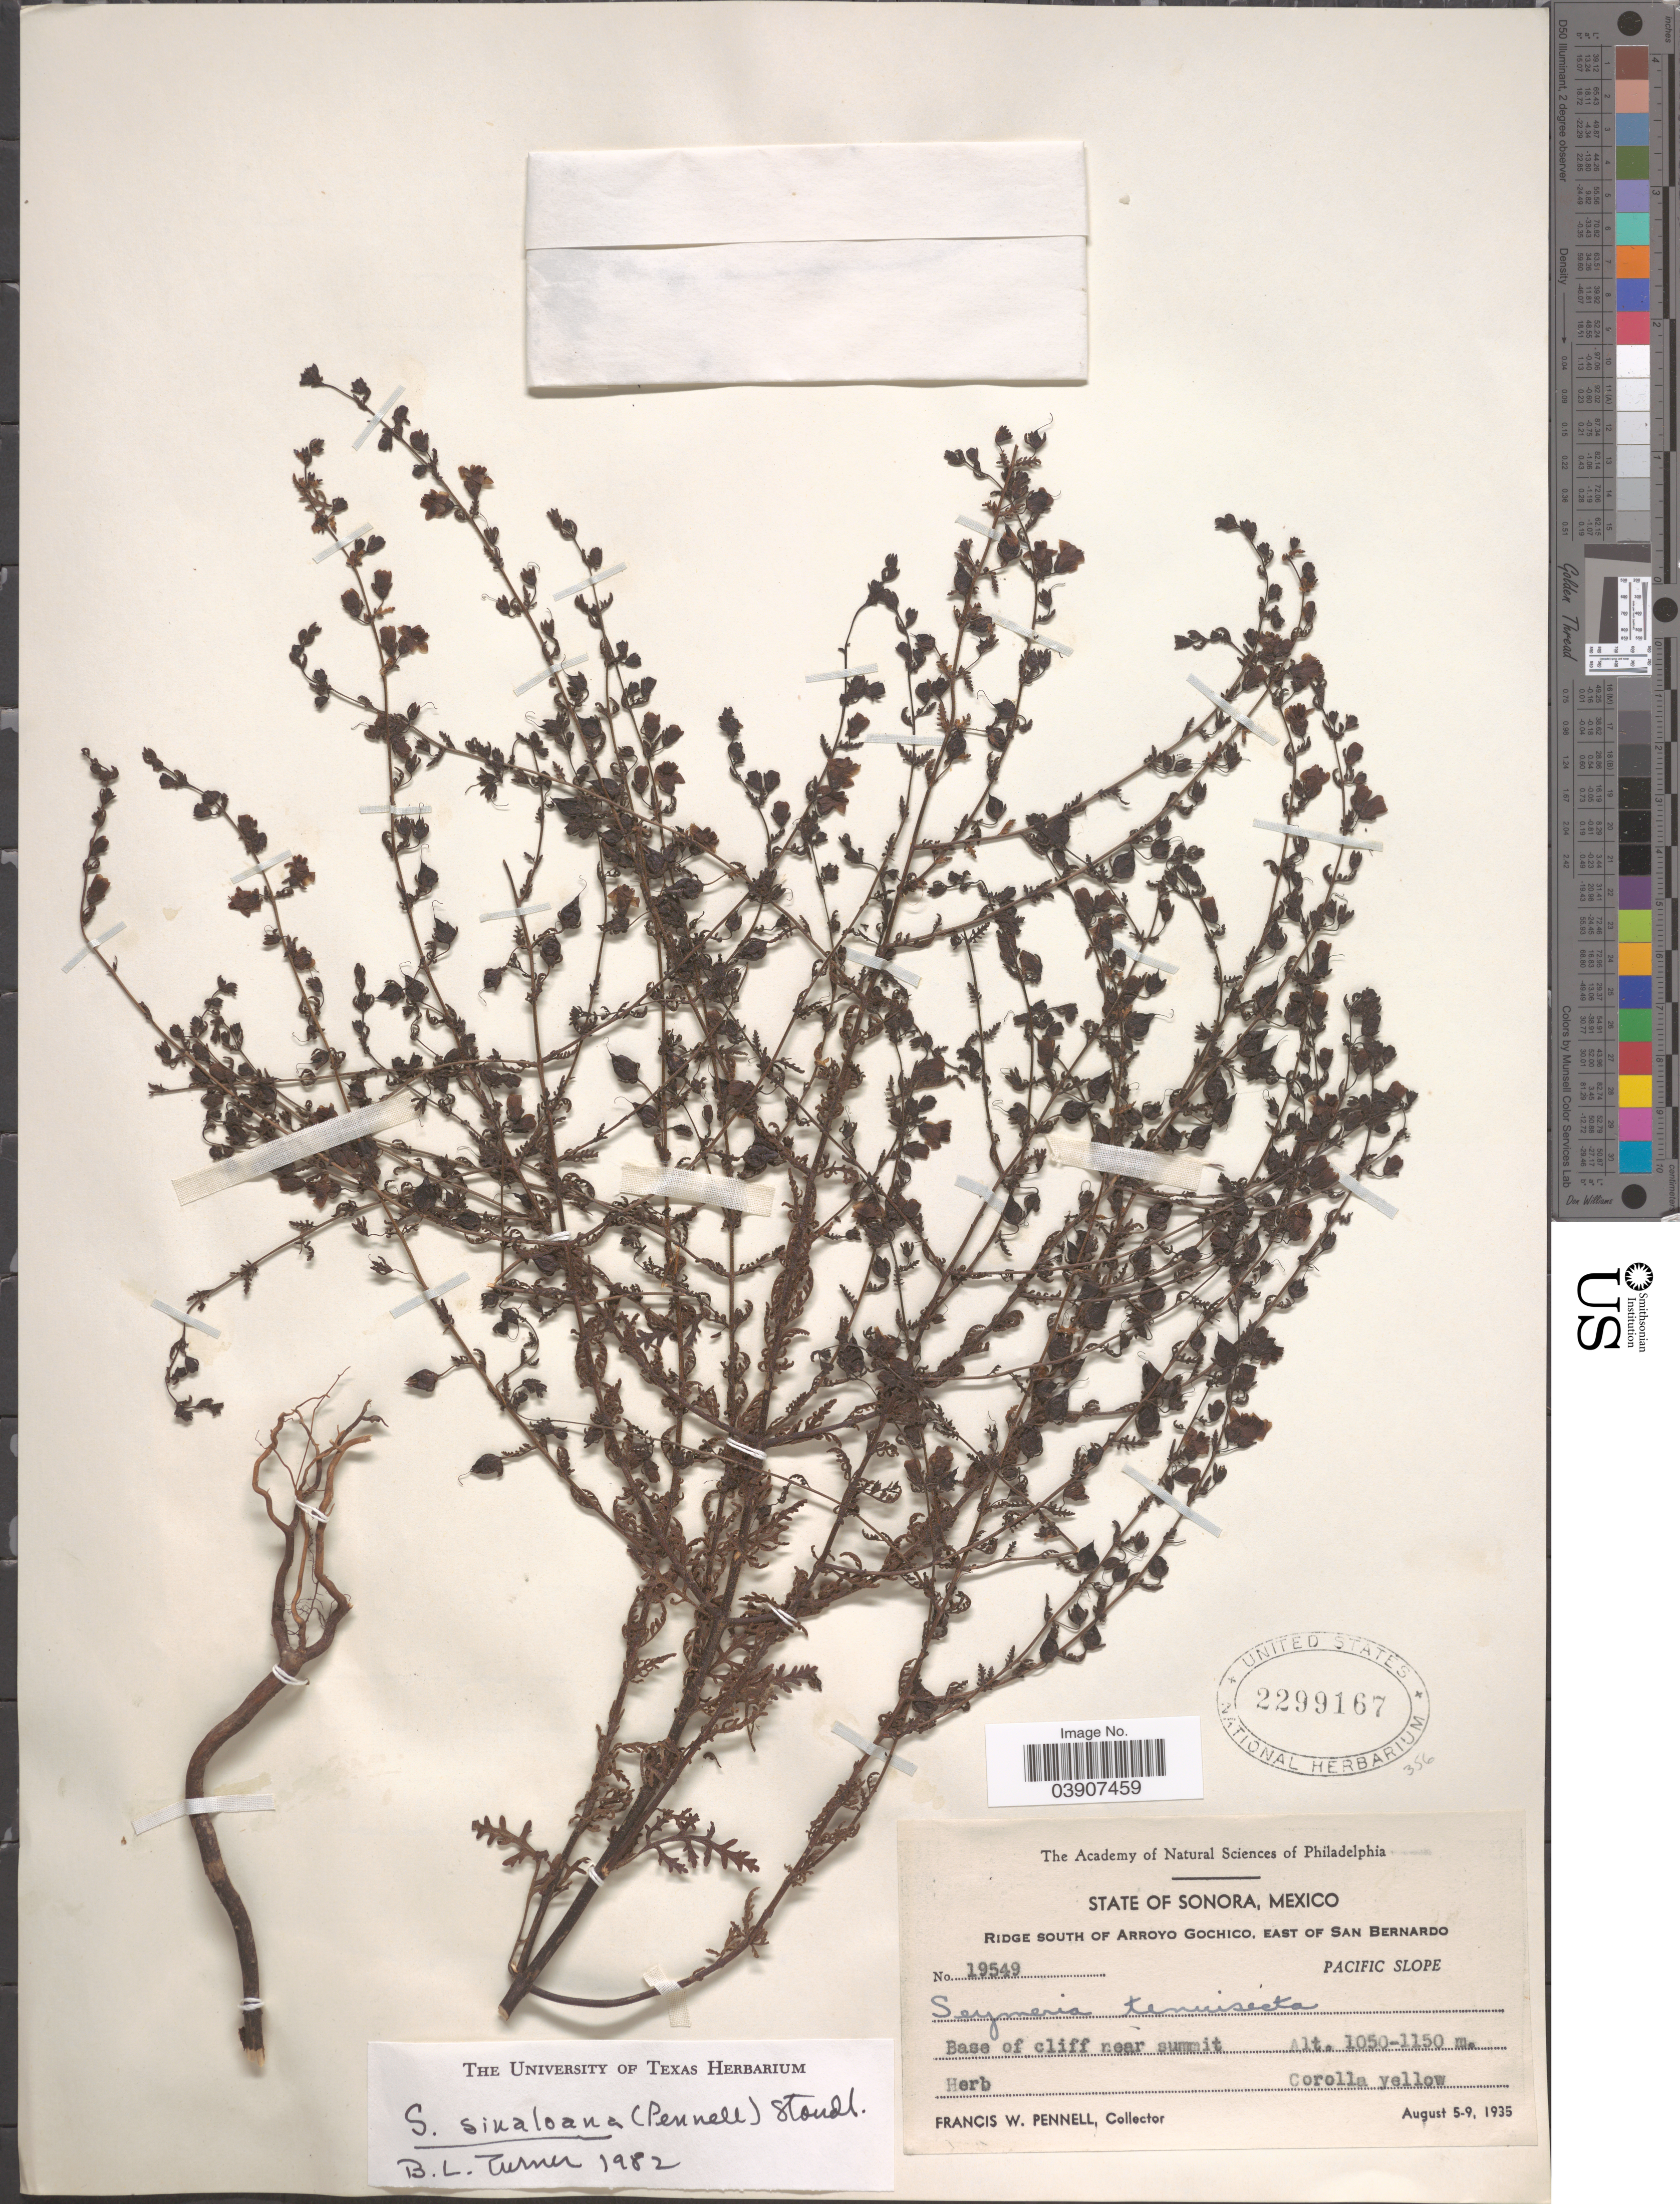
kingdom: Plantae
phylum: Tracheophyta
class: Magnoliopsida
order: Lamiales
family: Orobanchaceae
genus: Seymeria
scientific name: Seymeria sinaloana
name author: (Pennell) Standl.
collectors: F. W. Pennell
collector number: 19549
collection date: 1935-08-05/1935-08-09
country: Mexico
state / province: Sonora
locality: Ridge south of Arroyo Gochico, east of San Bernardo. Pacific Slope. Base of cliff near summit.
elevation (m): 1050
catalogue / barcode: US 2299167